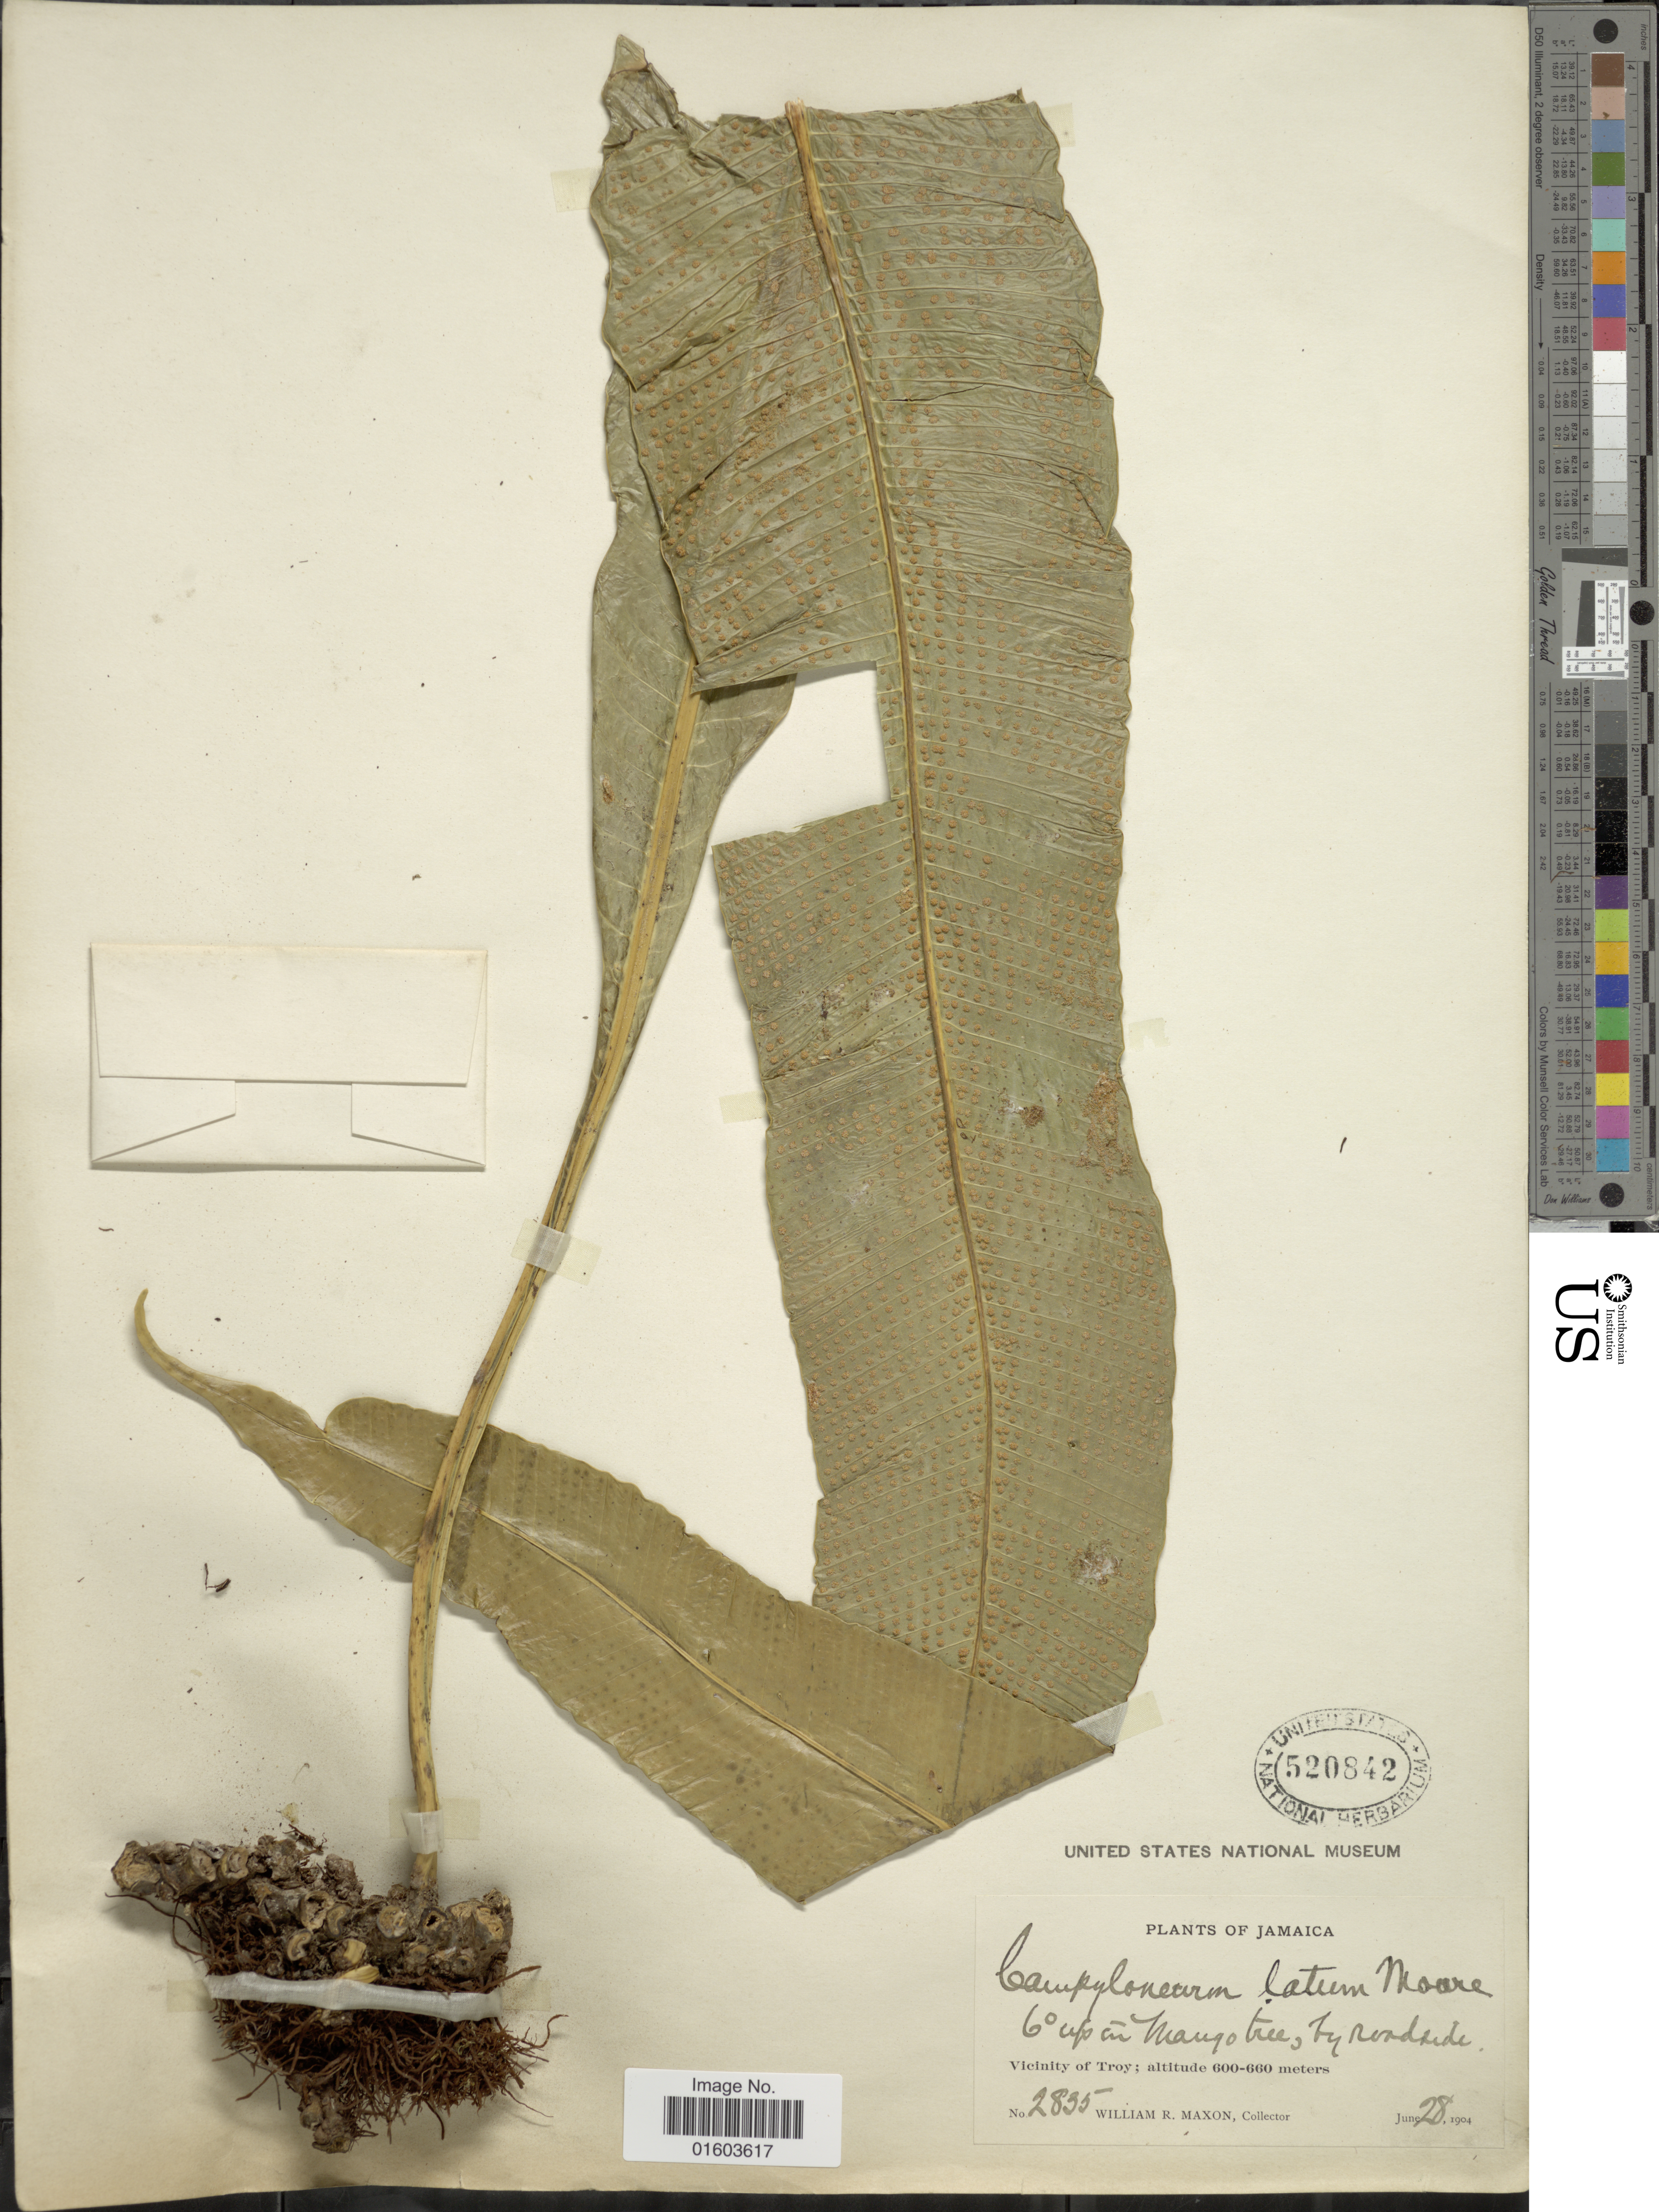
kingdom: Plantae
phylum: Tracheophyta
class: Polypodiopsida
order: Polypodiales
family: Polypodiaceae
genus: Campyloneurum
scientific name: Campyloneurum latum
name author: T. Moore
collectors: W. R. Maxon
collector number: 2835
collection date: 1904-06-26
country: Jamaica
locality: Vicinity of Troy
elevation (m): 600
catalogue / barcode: US 520842